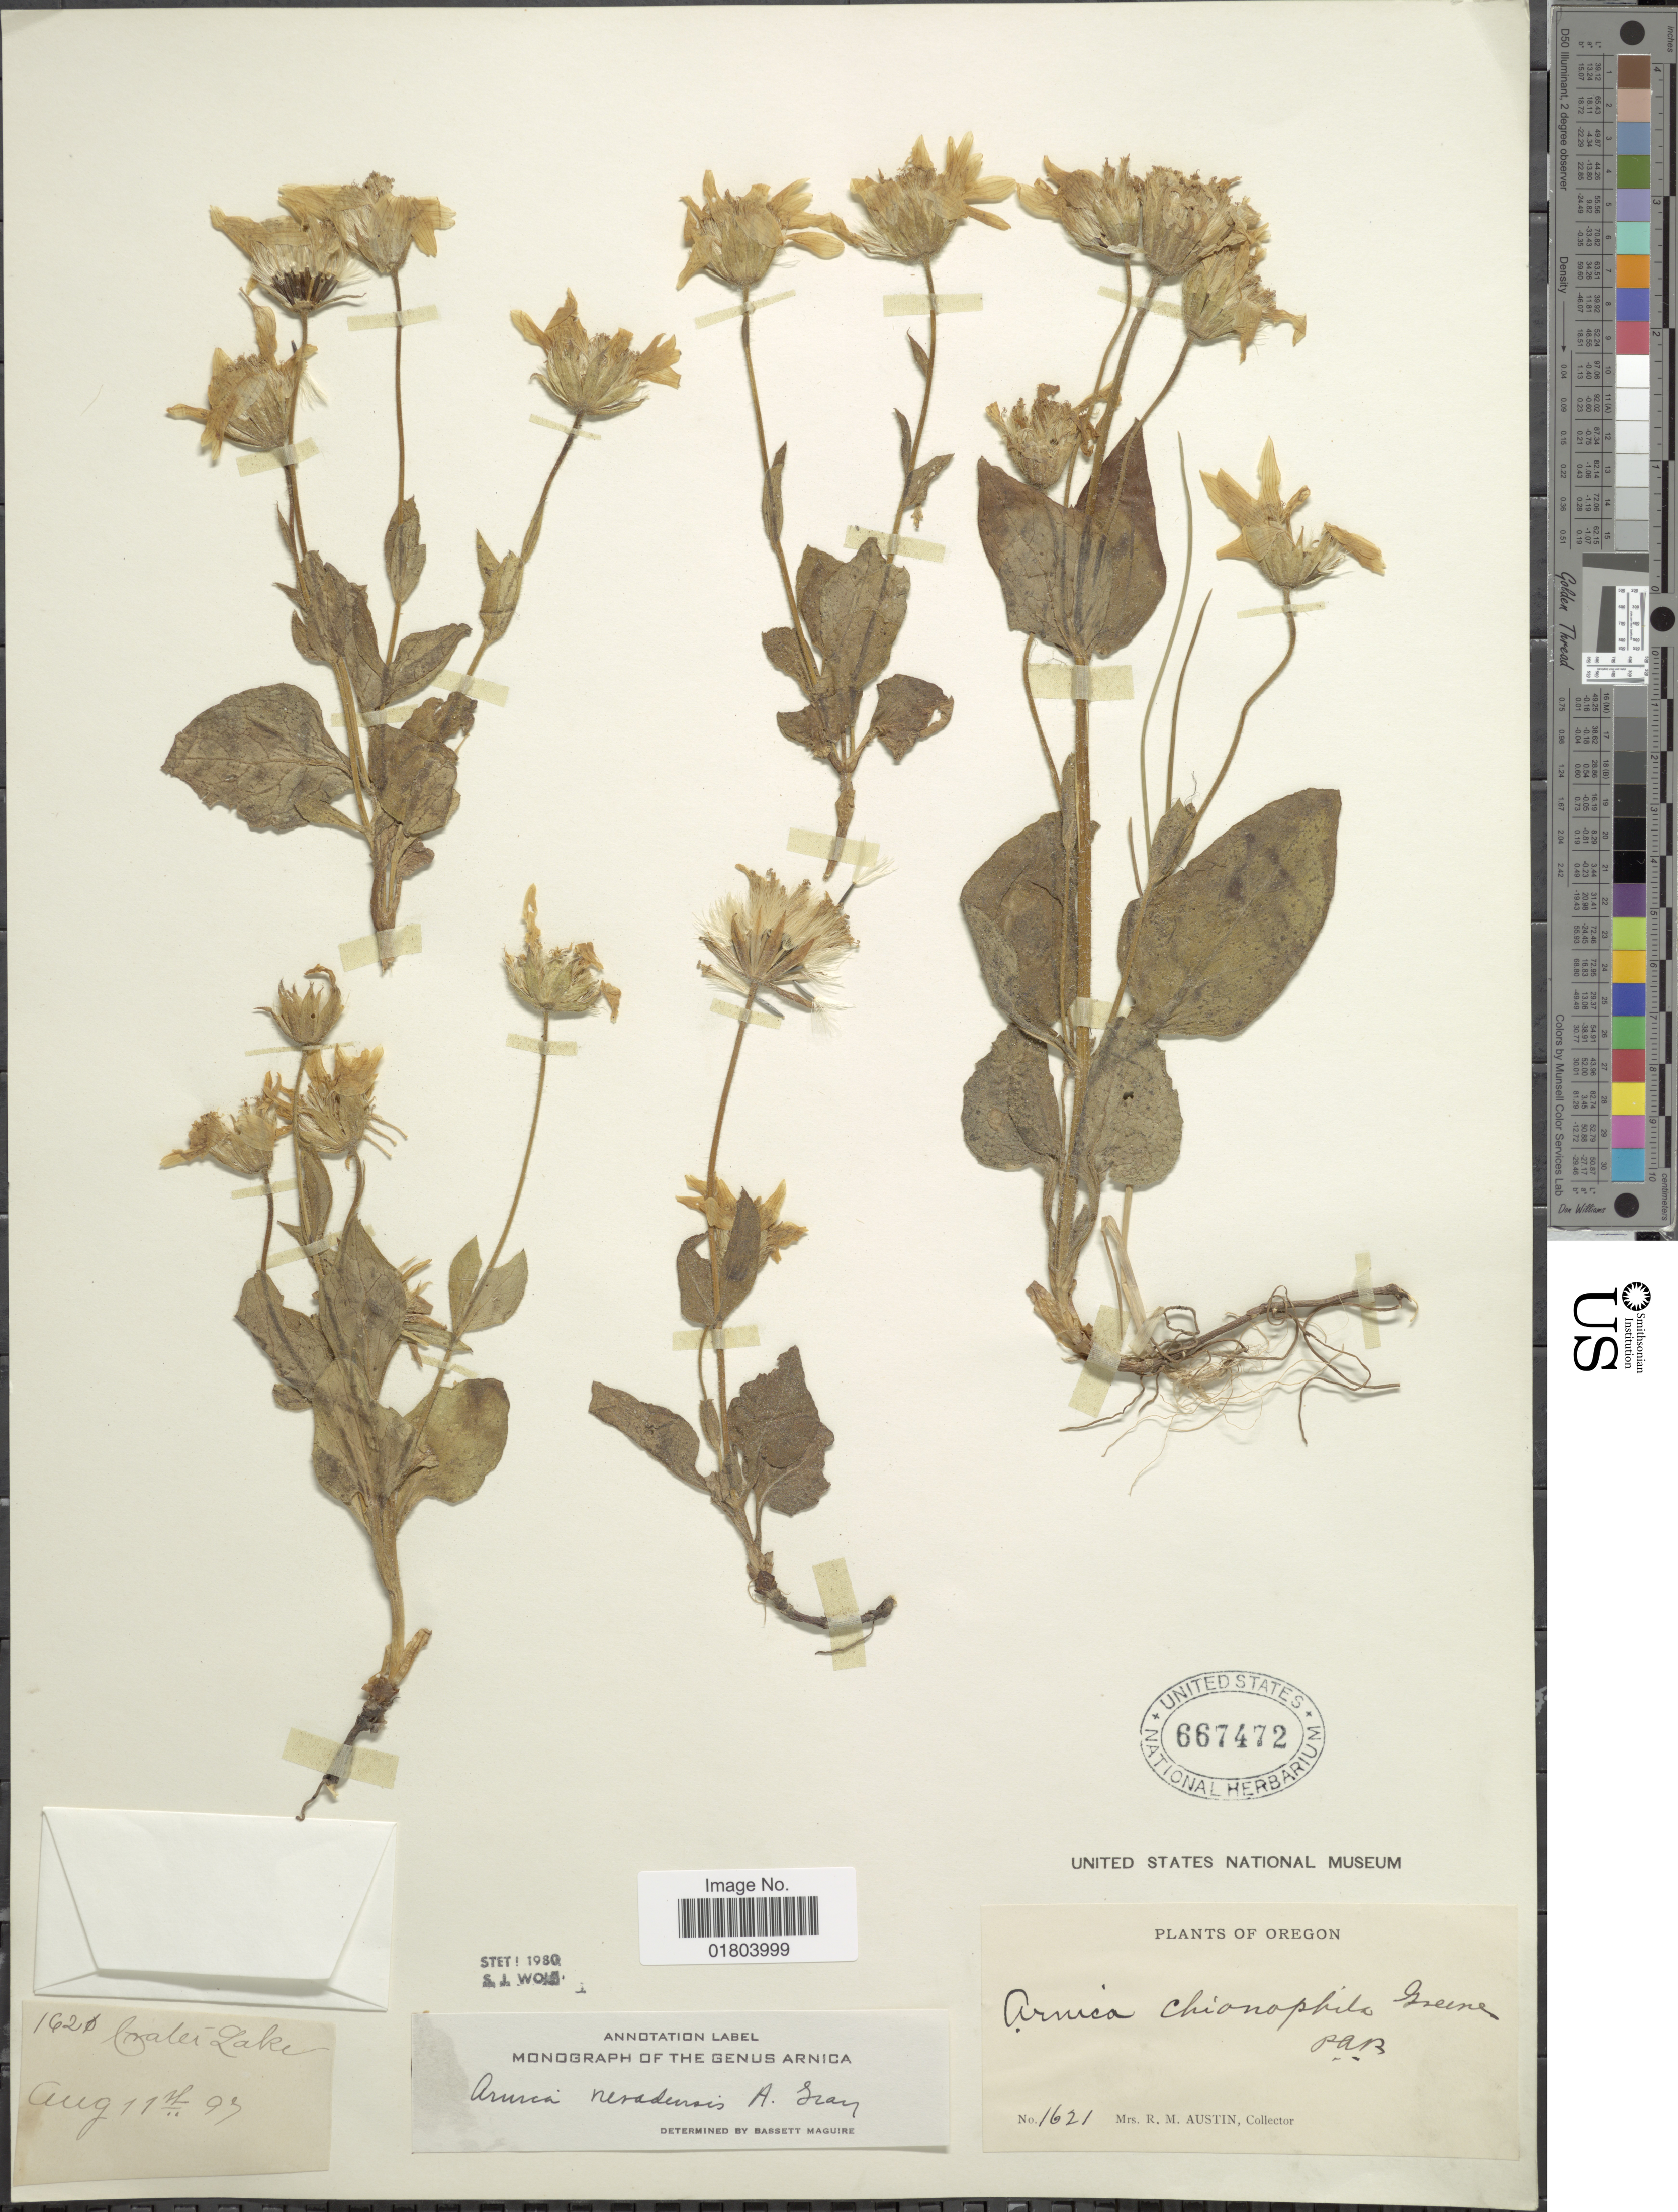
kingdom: Plantae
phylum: Tracheophyta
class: Magnoliopsida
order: Asterales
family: Asteraceae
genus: Arnica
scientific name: Arnica nevadensis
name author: A. Gray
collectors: R. Austin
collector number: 1621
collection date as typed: Transcribed d/m/y: 11/8/97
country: United States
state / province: Oregon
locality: Crater Lake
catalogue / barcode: US 667472